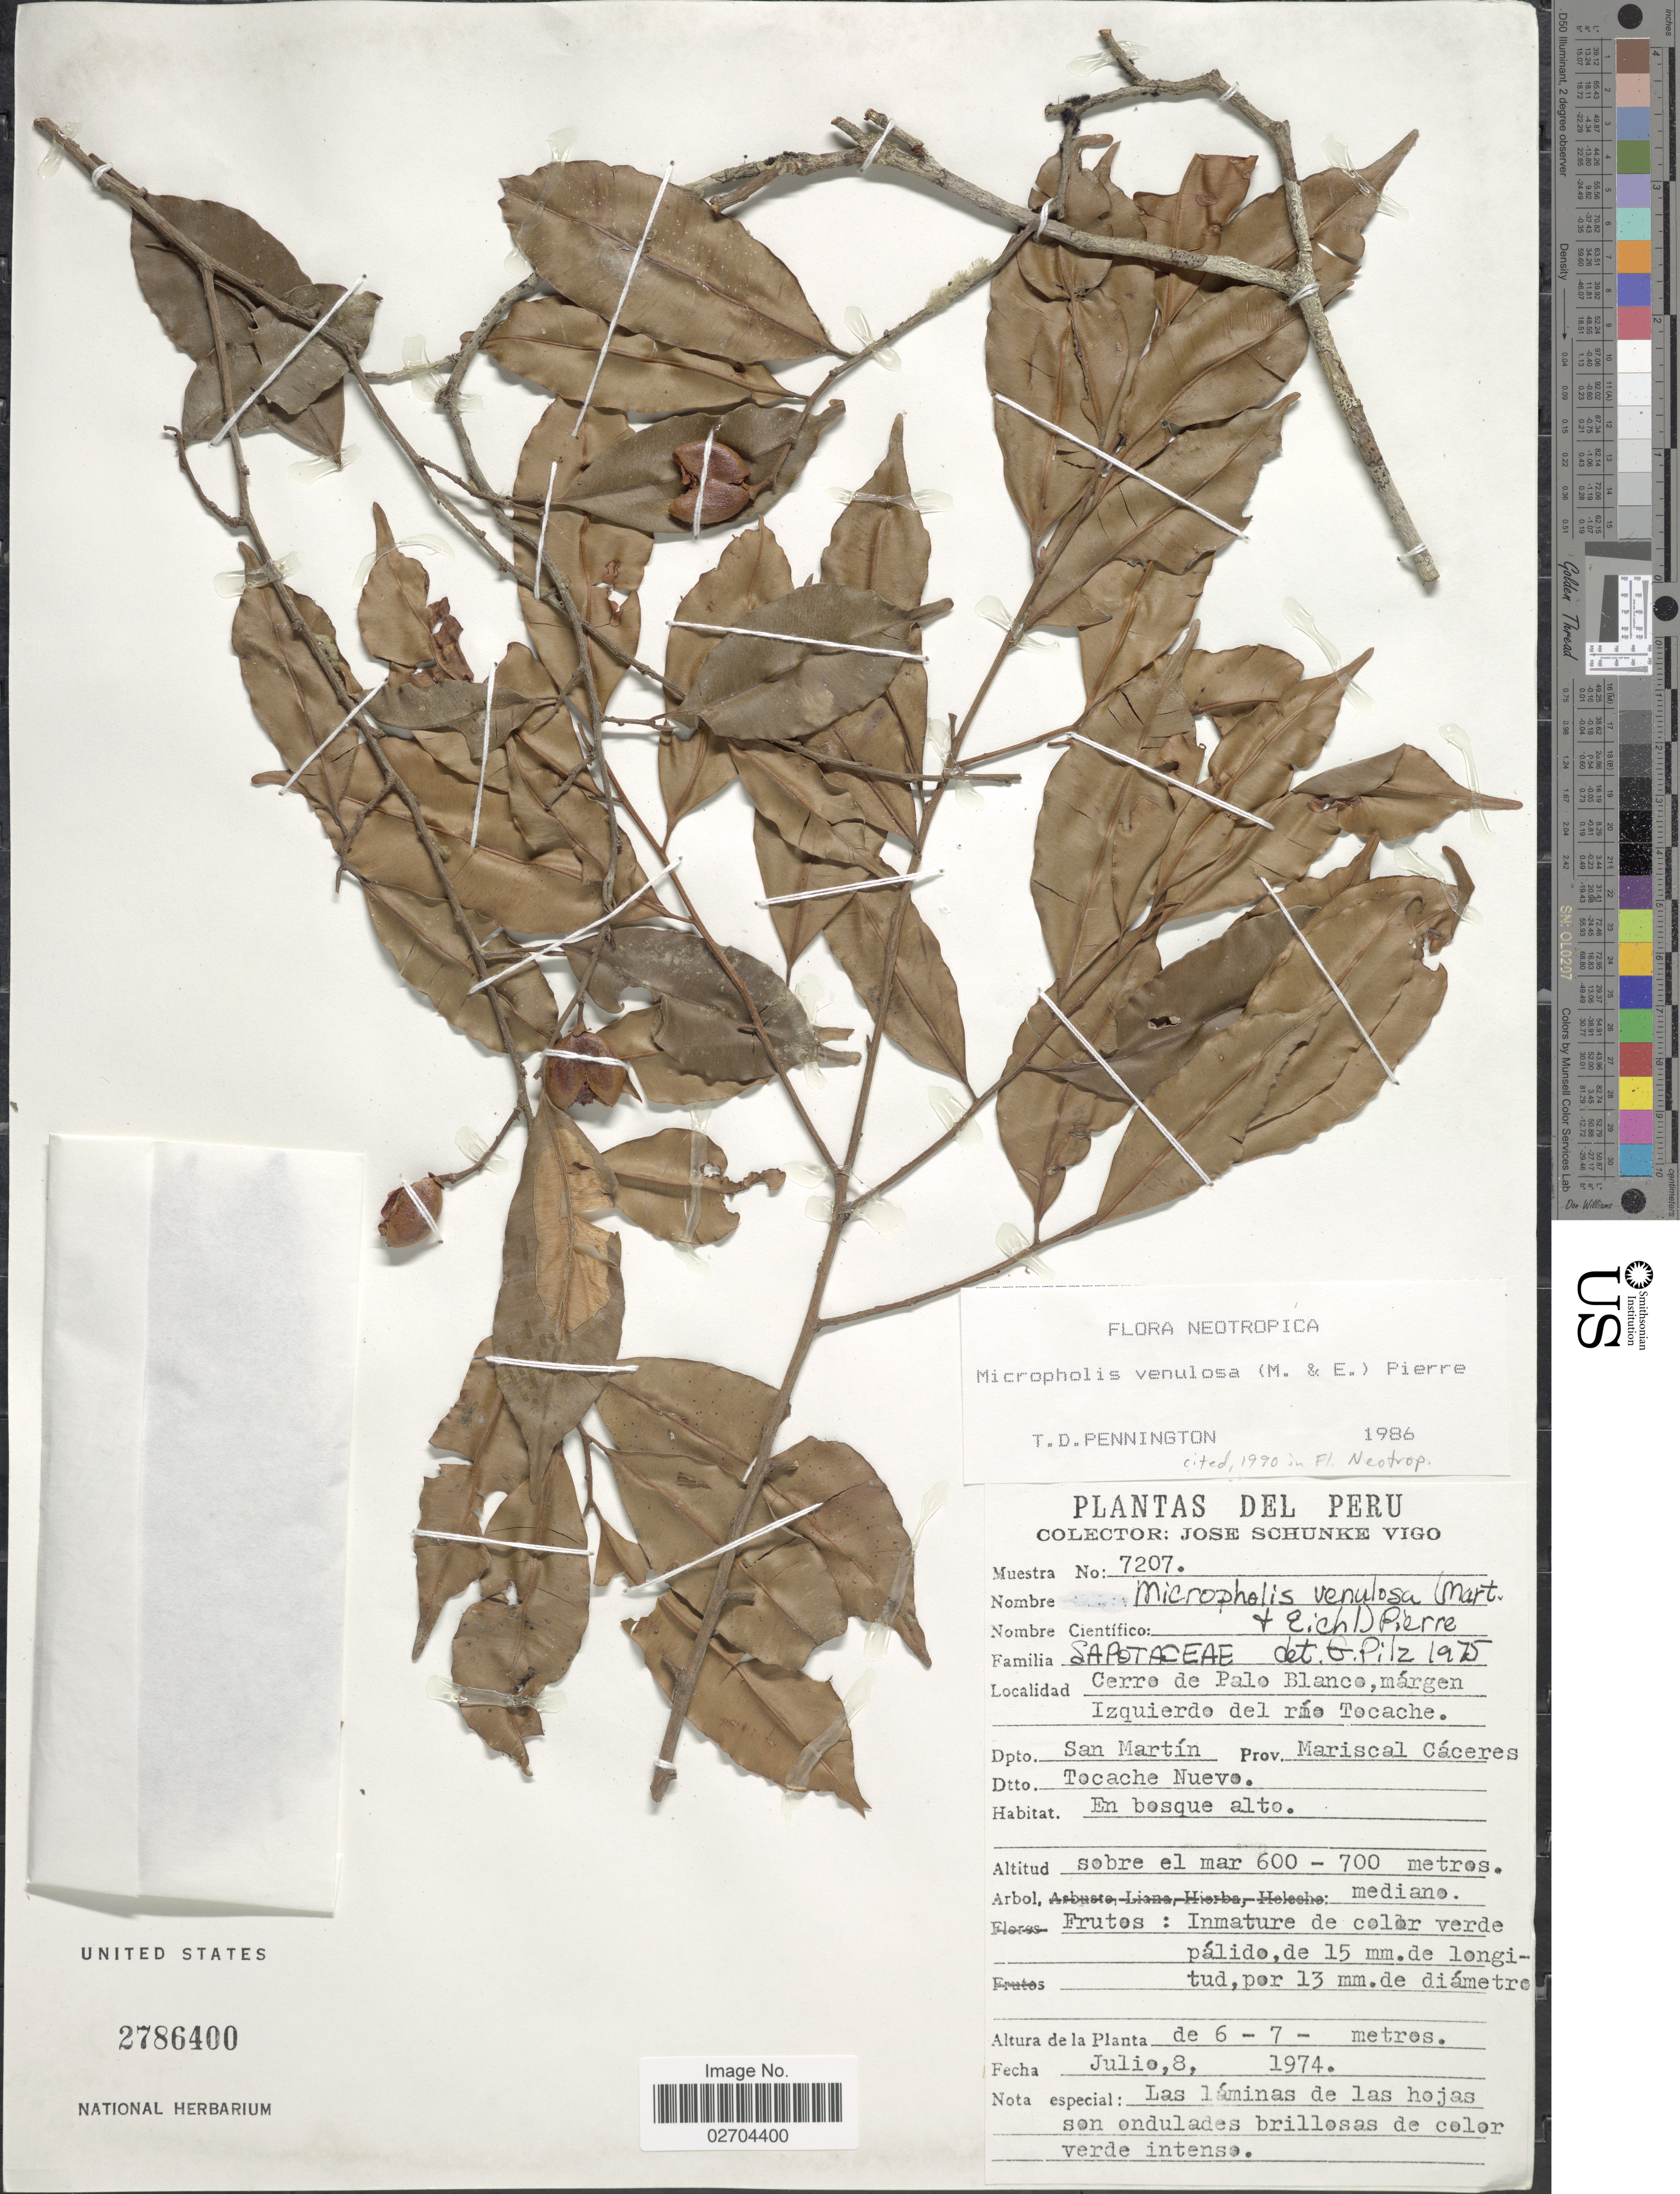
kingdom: Plantae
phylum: Tracheophyta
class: Magnoliopsida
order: Ericales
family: Sapotaceae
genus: Micropholis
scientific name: Micropholis venulosa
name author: (Mart. & Eichler) Pierre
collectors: J. Schunke Vigo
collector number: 7207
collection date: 1974-07-08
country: Peru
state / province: San Martín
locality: Cerro de Palo Blanco, margen Izquierdo del rio Tocache, Dpto. San Martin, Prov. Mariscal Caceres, Dtto. Tocache Nuevo.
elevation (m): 600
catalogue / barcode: US 2786400